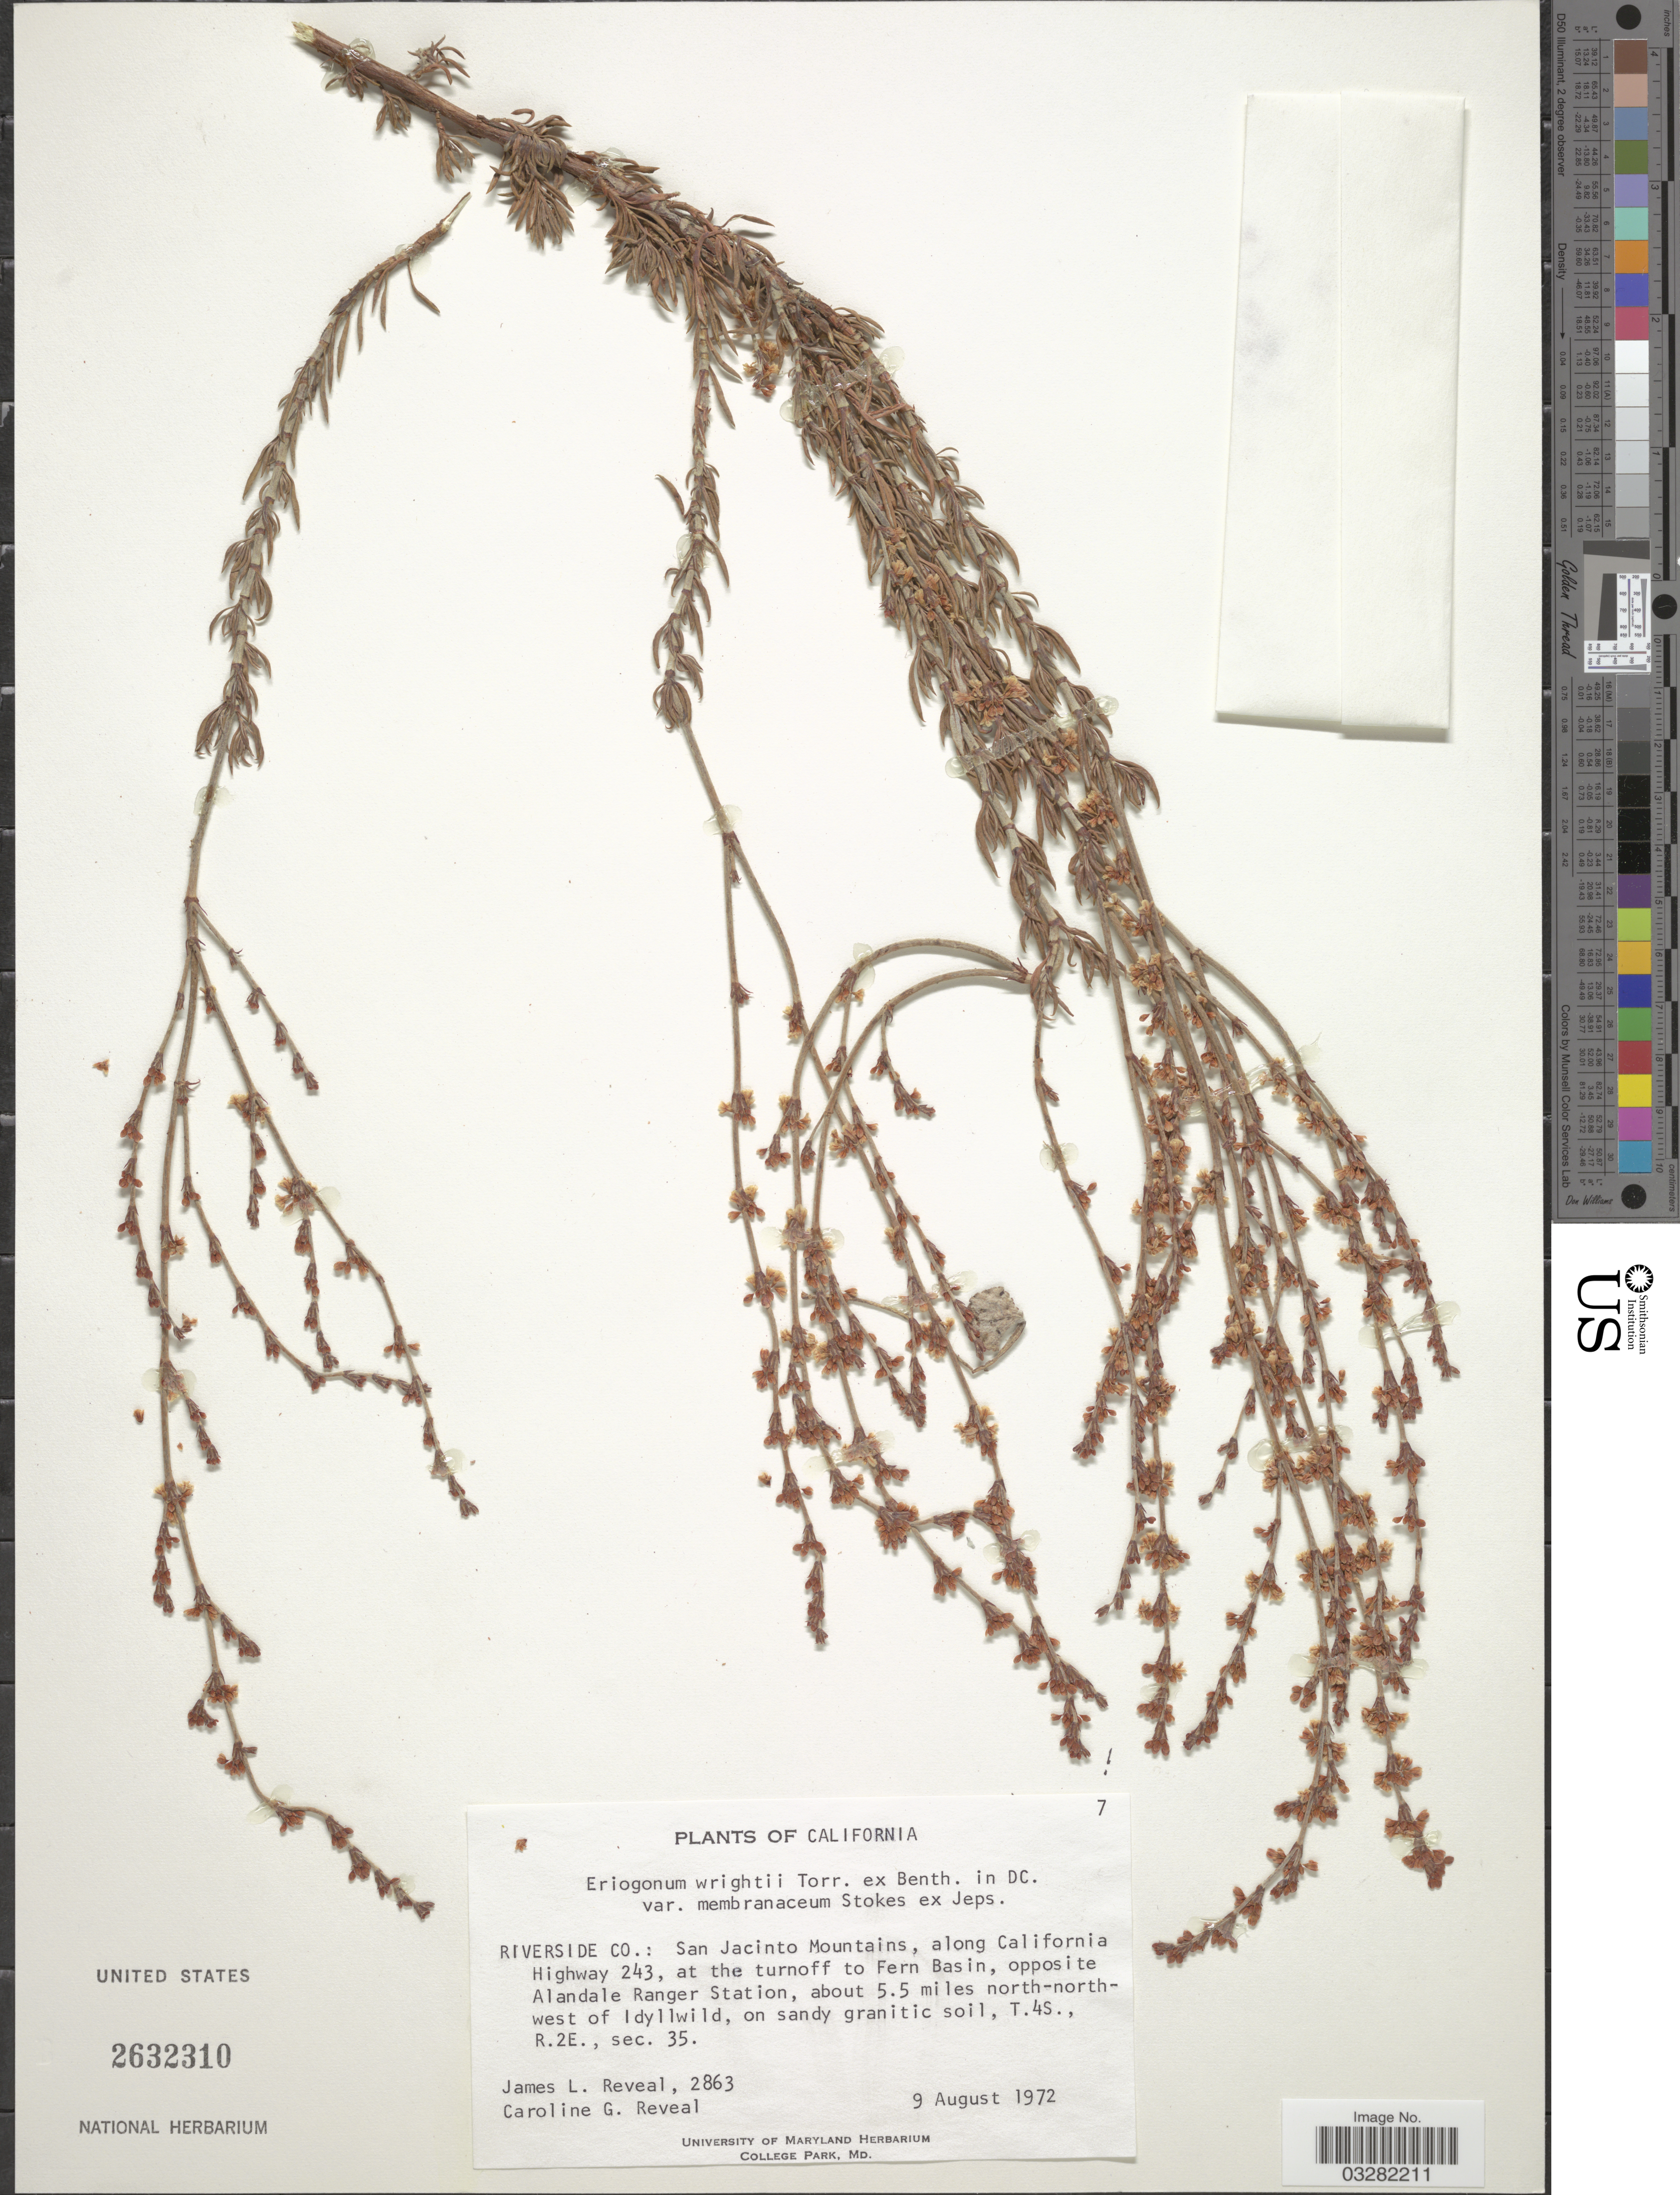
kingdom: Plantae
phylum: Tracheophyta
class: Magnoliopsida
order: Caryophyllales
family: Polygonaceae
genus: Eriogonum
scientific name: Eriogonum wrightii var. membranaceum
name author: S. Stokes ex Jeps.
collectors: J. L. Reveal & C. G. Reveal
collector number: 2863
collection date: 1972-08-09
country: United States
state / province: California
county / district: Riverside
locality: Riverside Co.: San Jacinto Mountains, along California Highway 243, at the turnoff to Fern Basin, opposite Alandale Ranger Station, about 5.5 miles north-north-west of Idyllwild. T. 4S., R. 2E., sec. 35.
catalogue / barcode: US 2632310